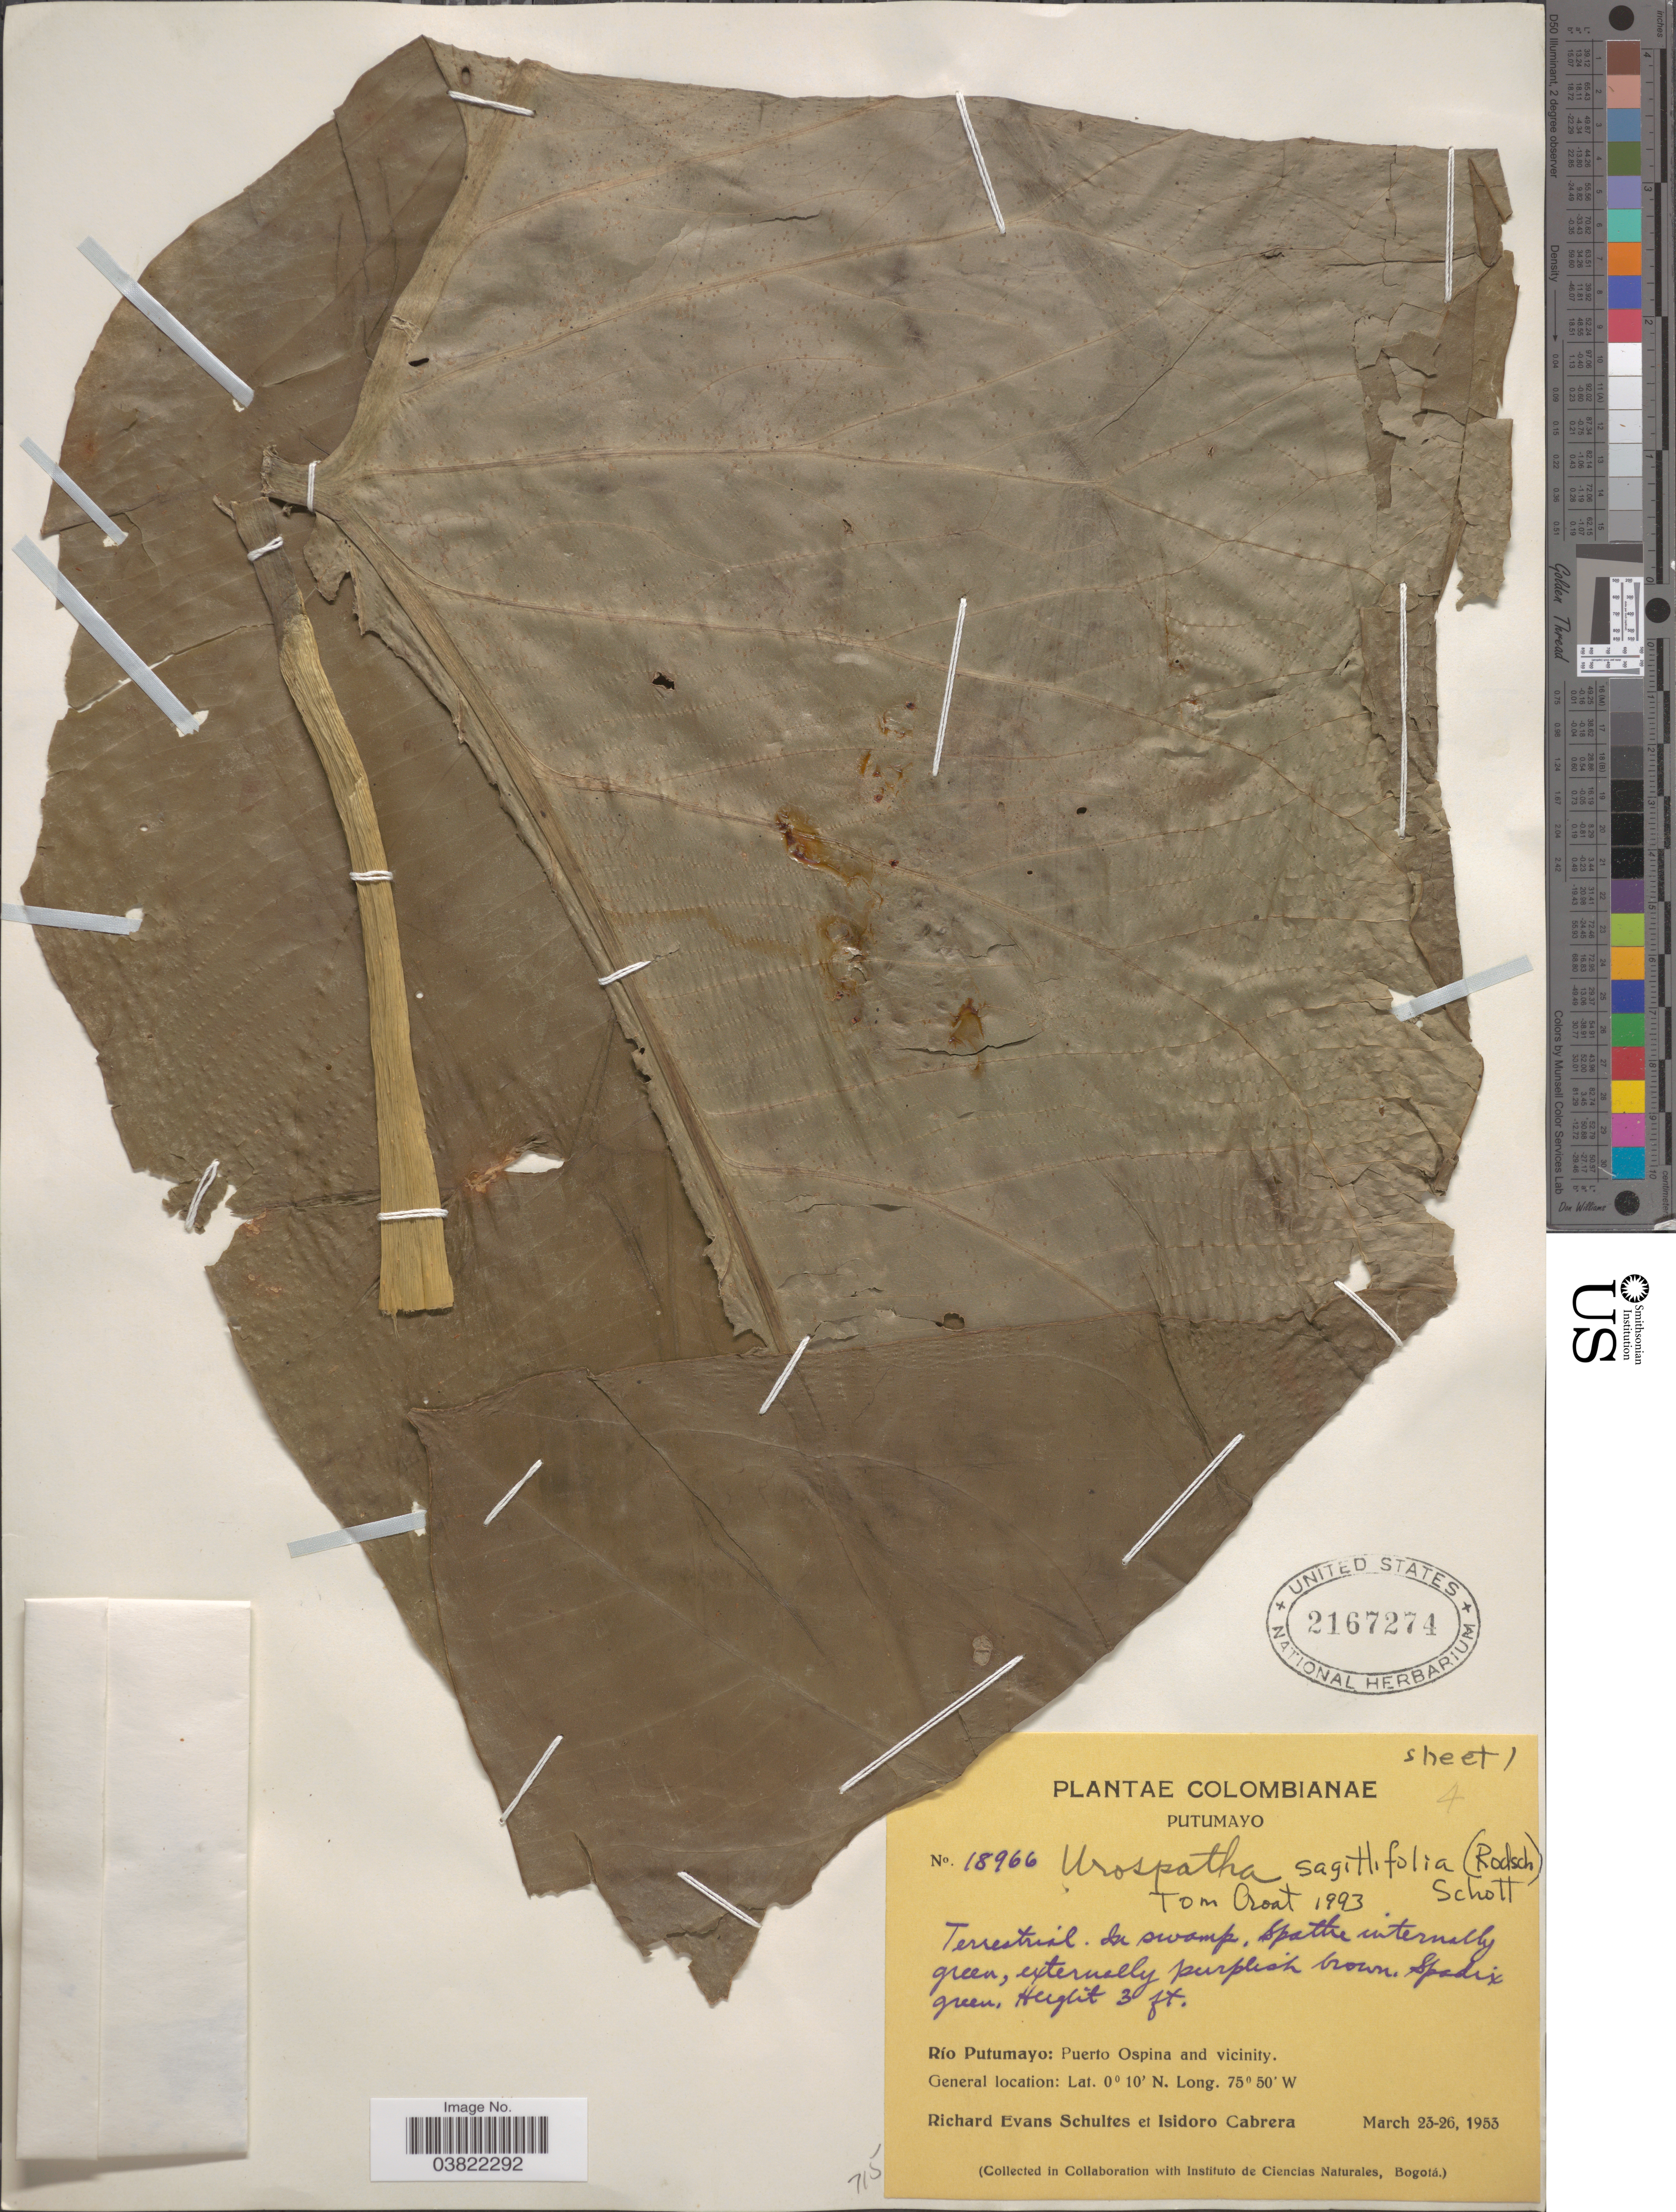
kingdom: Plantae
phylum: Tracheophyta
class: Liliopsida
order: Alismatales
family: Araceae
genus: Urospatha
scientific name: Urospatha sagittifolia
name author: (Rudge) Schott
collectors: R. E. Schultes & I. Cabrera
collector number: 18966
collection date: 1953-03-23/1953-03-26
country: Colombia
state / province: Putumayo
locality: Río Putumayo: Puerto Ospina and vicinity.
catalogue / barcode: US 2167274